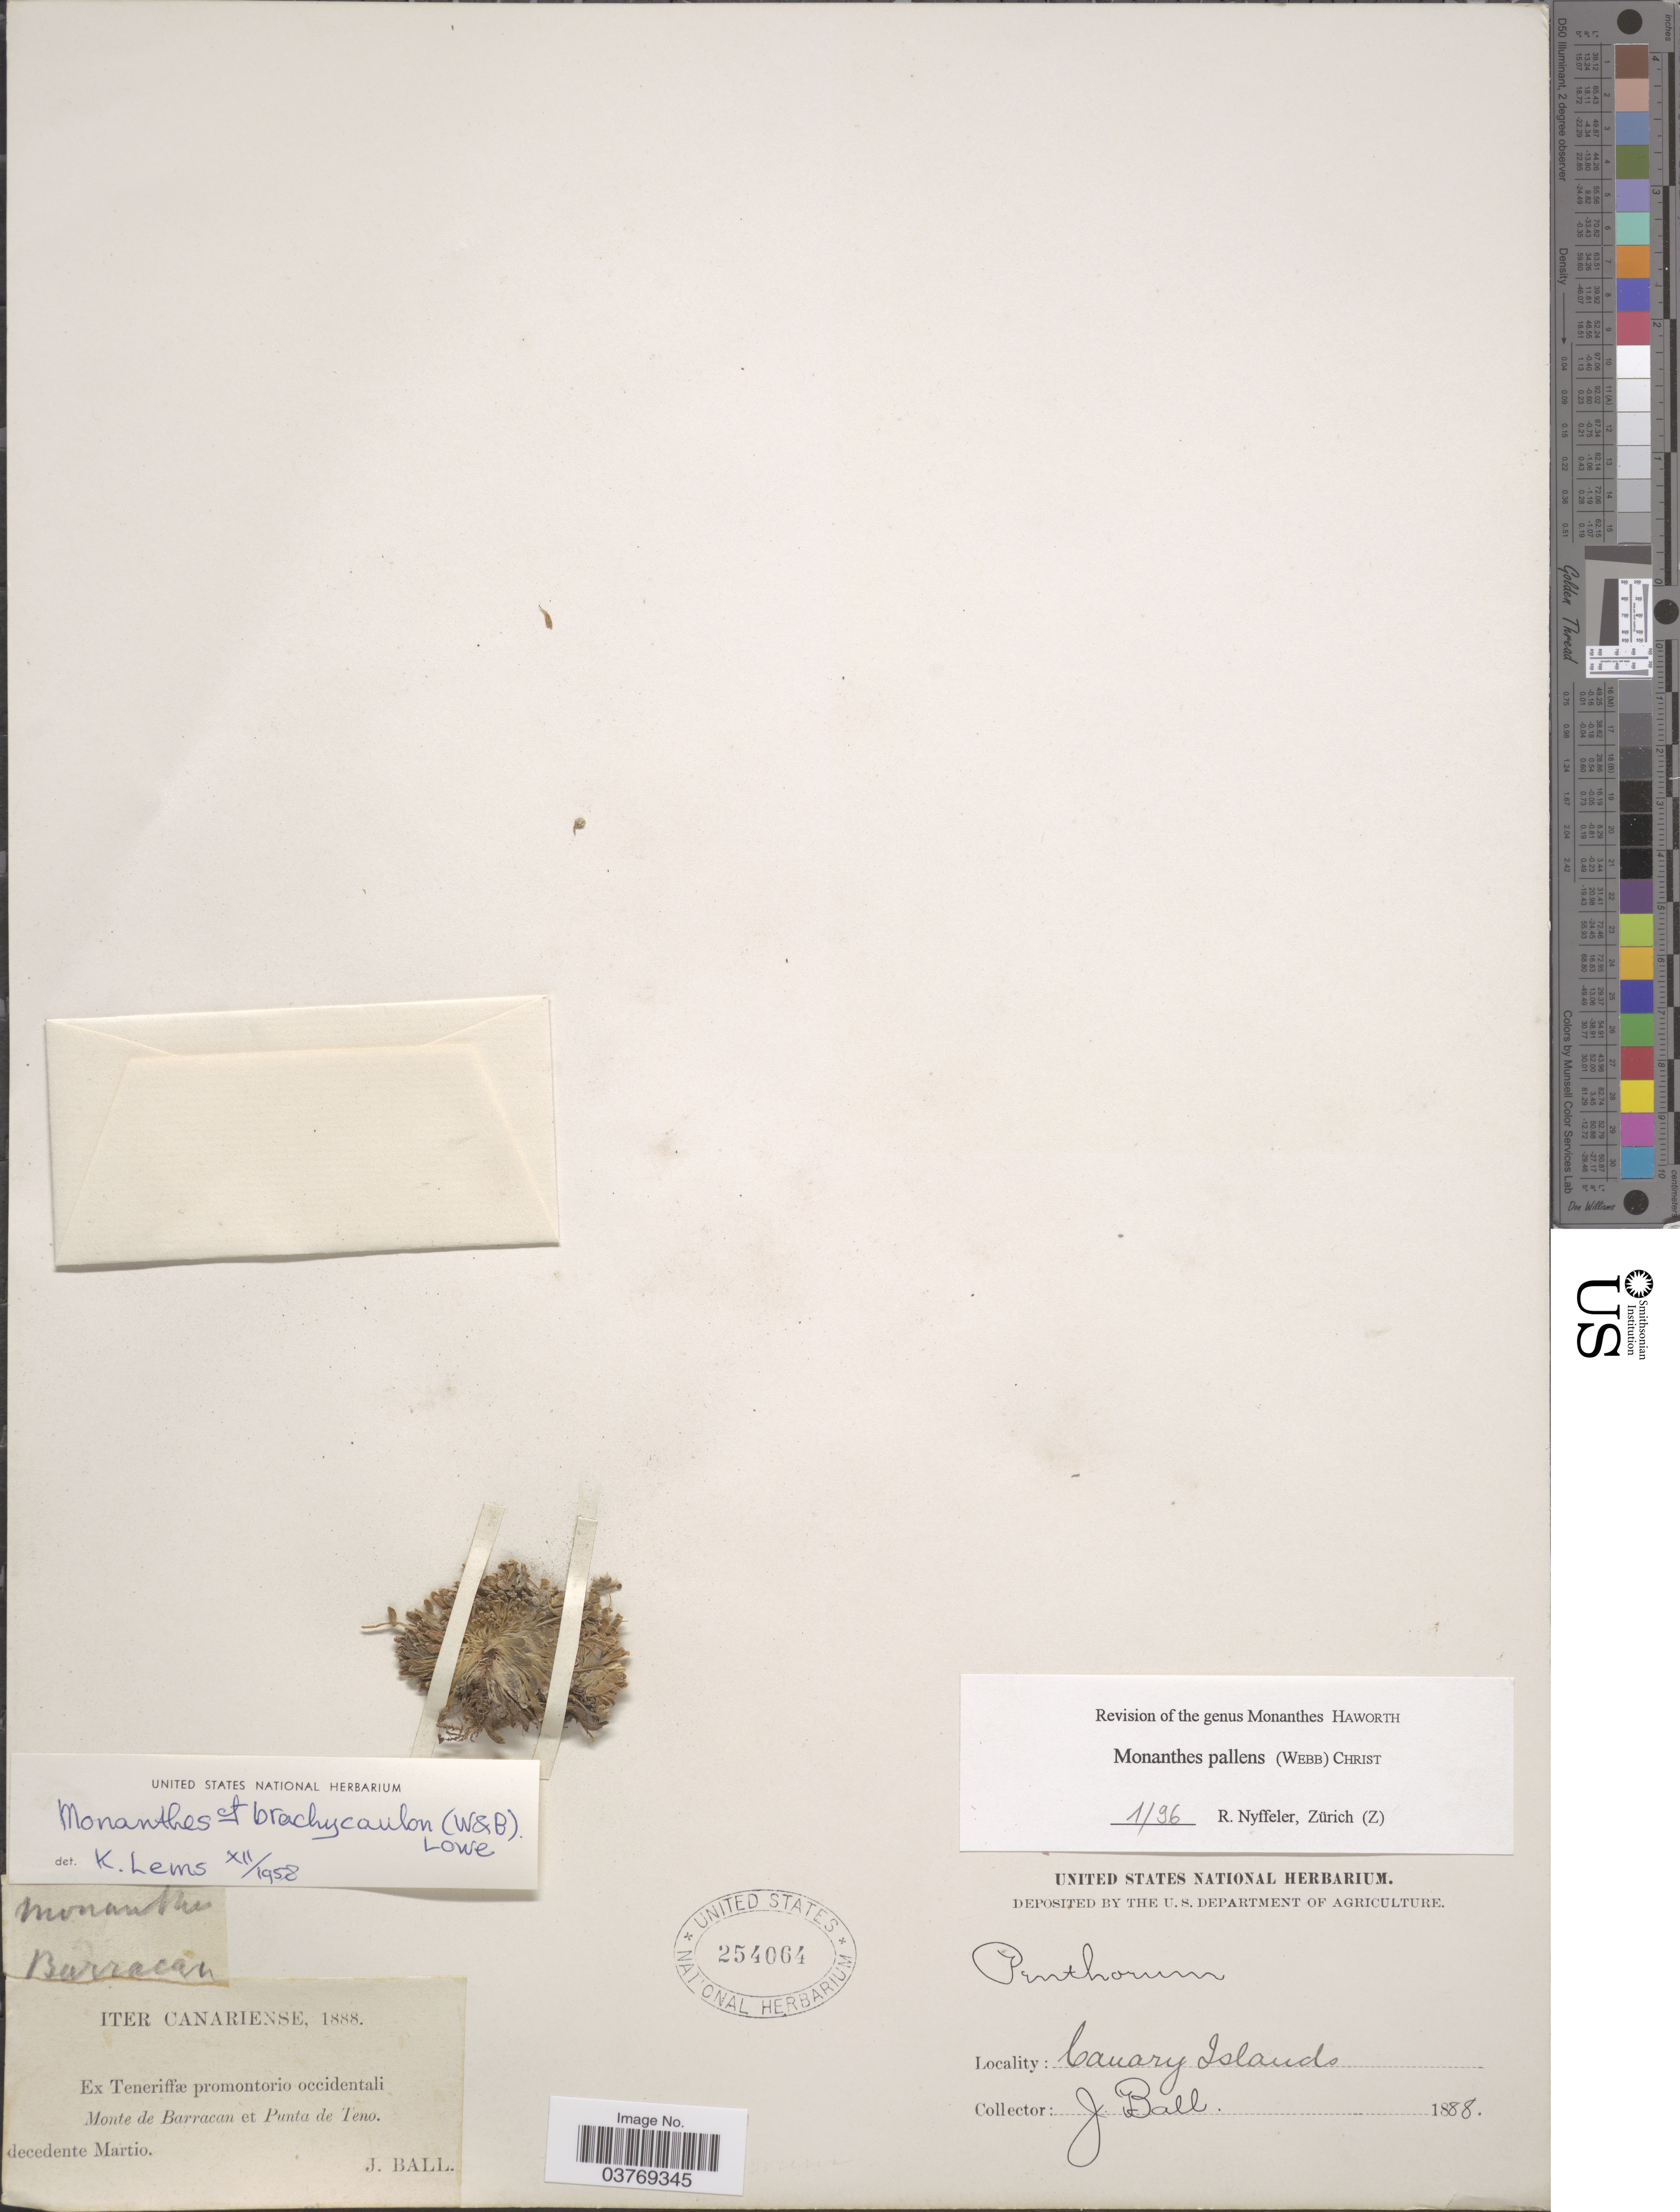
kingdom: Plantae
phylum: Tracheophyta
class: Magnoliopsida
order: Saxifragales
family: Crassulaceae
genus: Monanthes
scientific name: Monanthes pallens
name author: (Webb & Christ) Christ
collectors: J. Ball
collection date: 1888-03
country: Spain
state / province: Canarias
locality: Iter Canariense. Ex Teneriffæ promontorio occidentali. Monte de Barracan et Punta de Teno. Canary Islands.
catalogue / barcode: US 254064